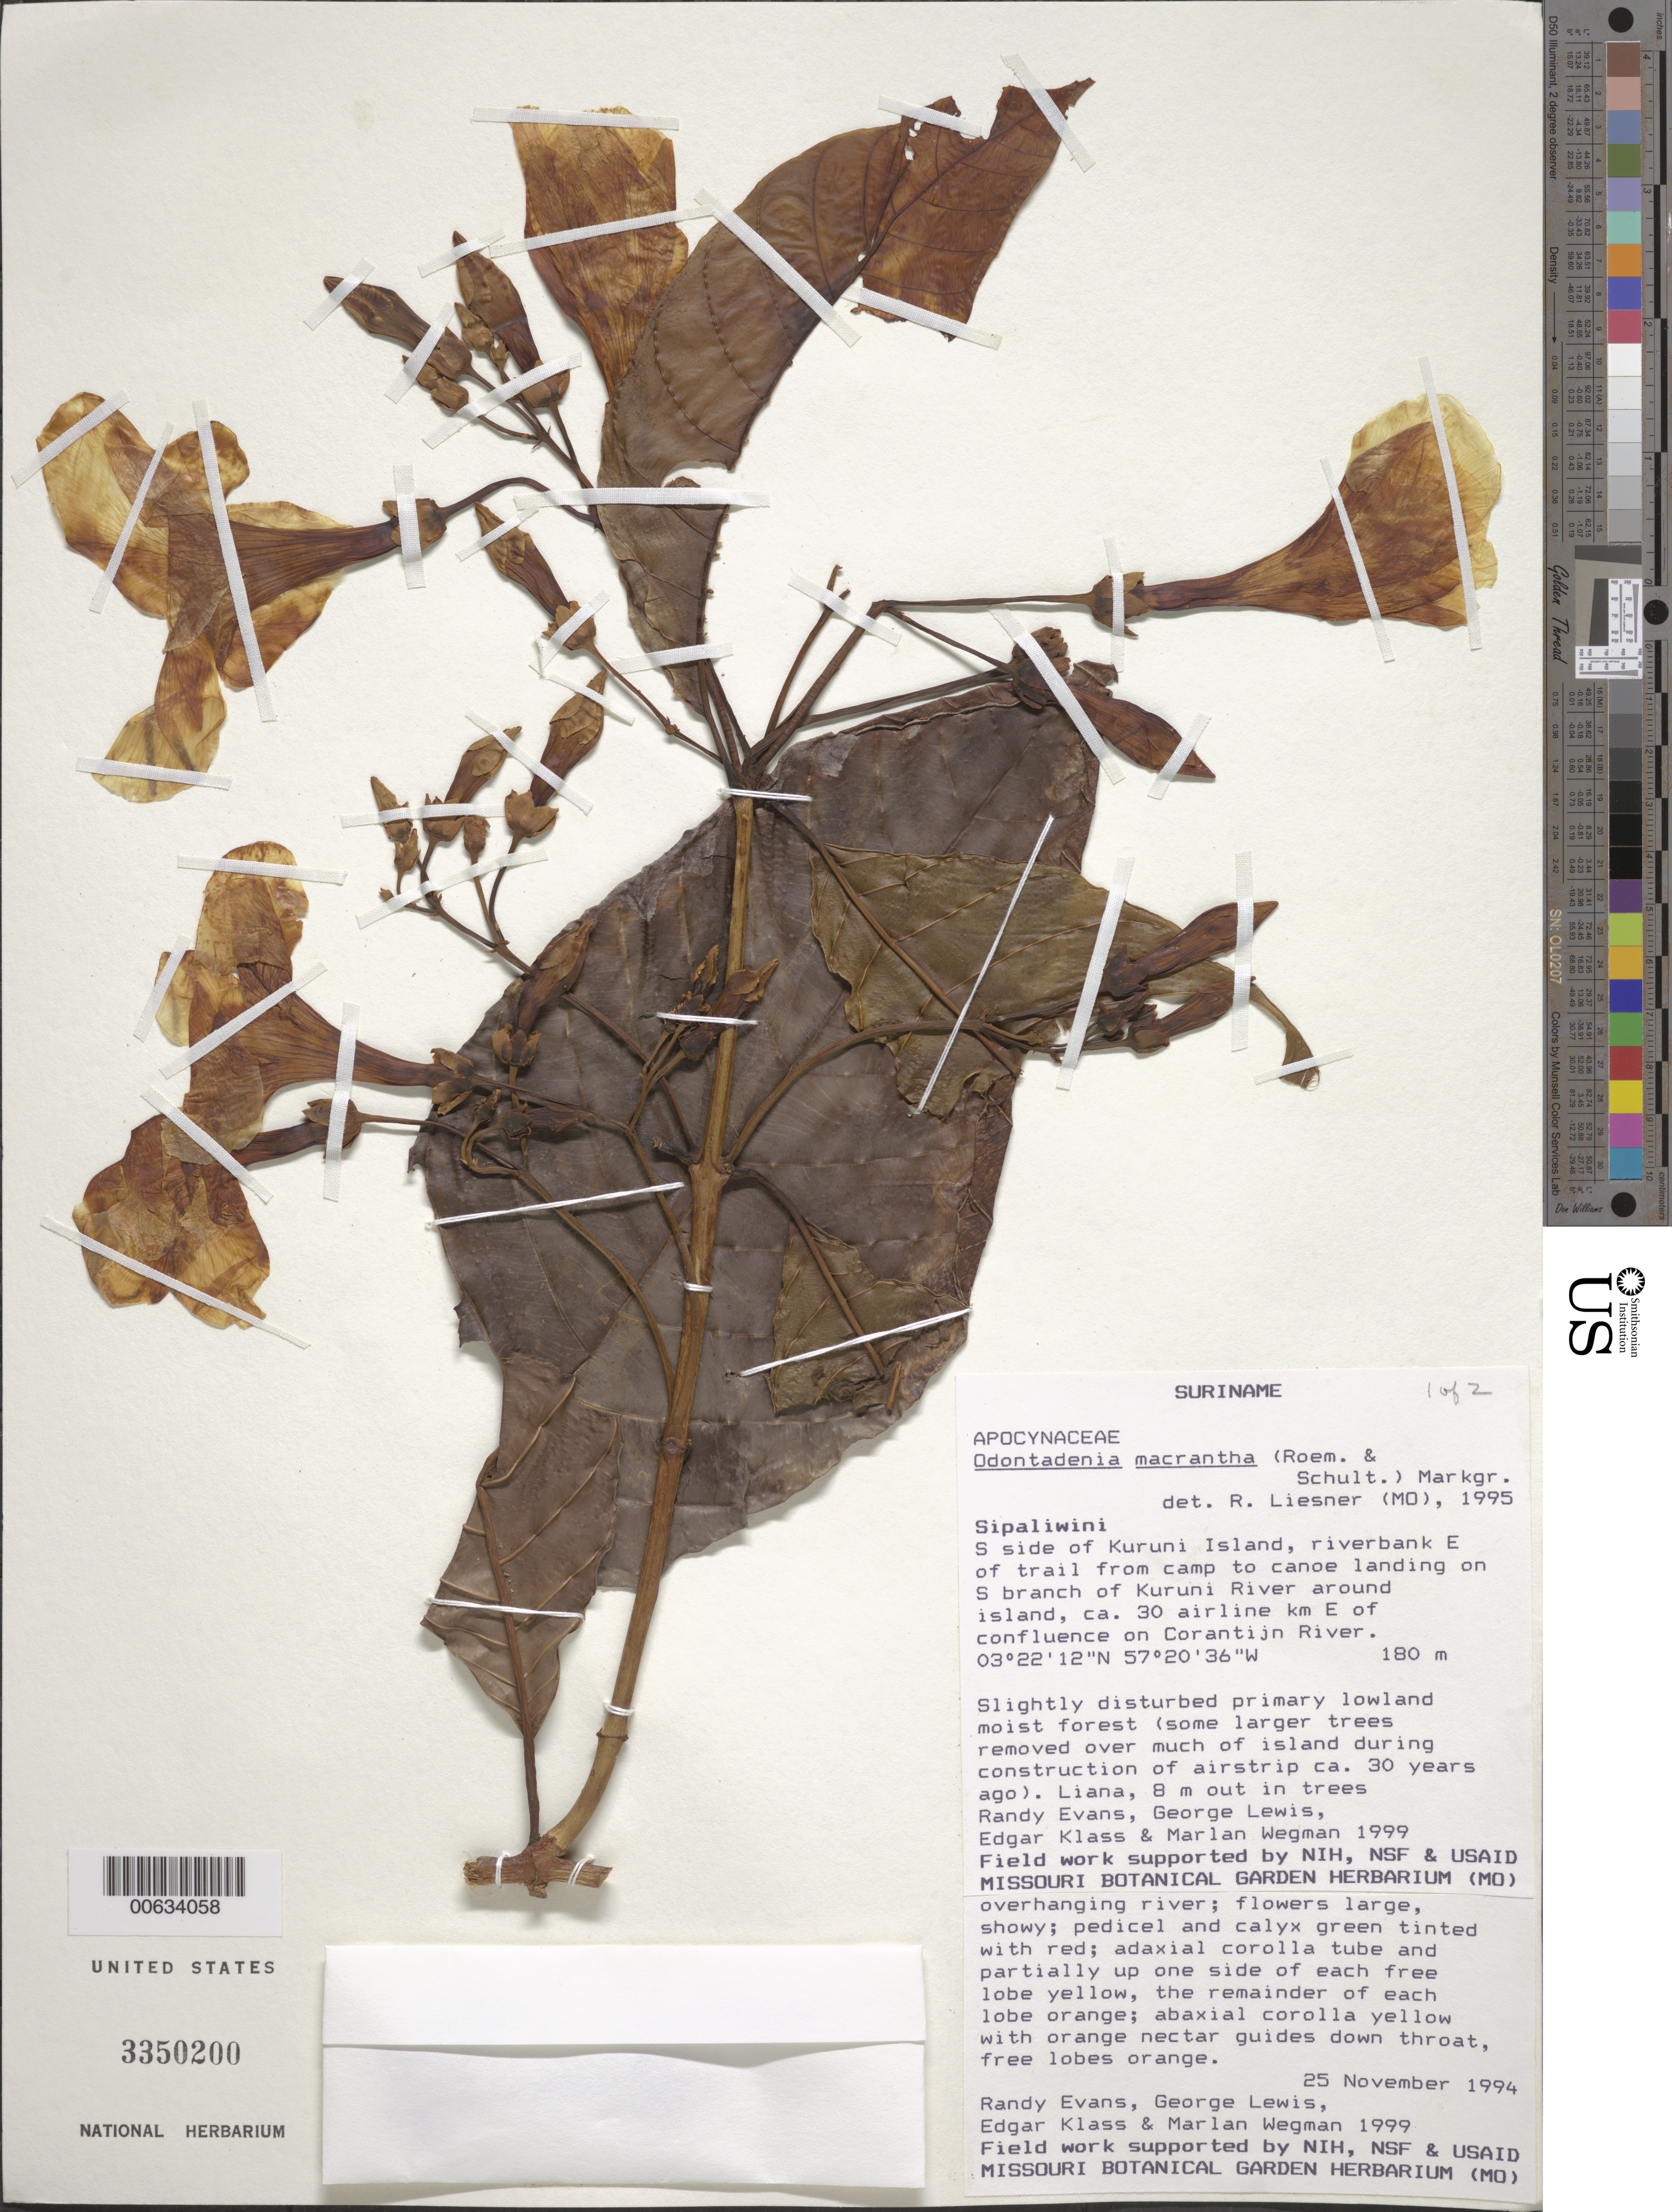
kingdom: Plantae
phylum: Tracheophyta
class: Magnoliopsida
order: Gentianales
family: Apocynaceae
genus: Odontadenia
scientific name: Odontadenia macrantha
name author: (Roem. & Schult.) Markgr.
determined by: Liesner, R. L.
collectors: R. Evans, G. Lewis, E. Klass & M. Wegman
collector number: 1999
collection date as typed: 25-Nov-94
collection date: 1994-11-25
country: Suriname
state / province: Sipaliwini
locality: Kuruni Island, S side, E of trail from camp to cañoe landing on S branch of Kuruni R.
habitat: Slightly disturbed primary lowland moist forest (some larger tress removed over much of island during construction of airstrip ca 30 years ago)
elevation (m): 180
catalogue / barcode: US 3350200